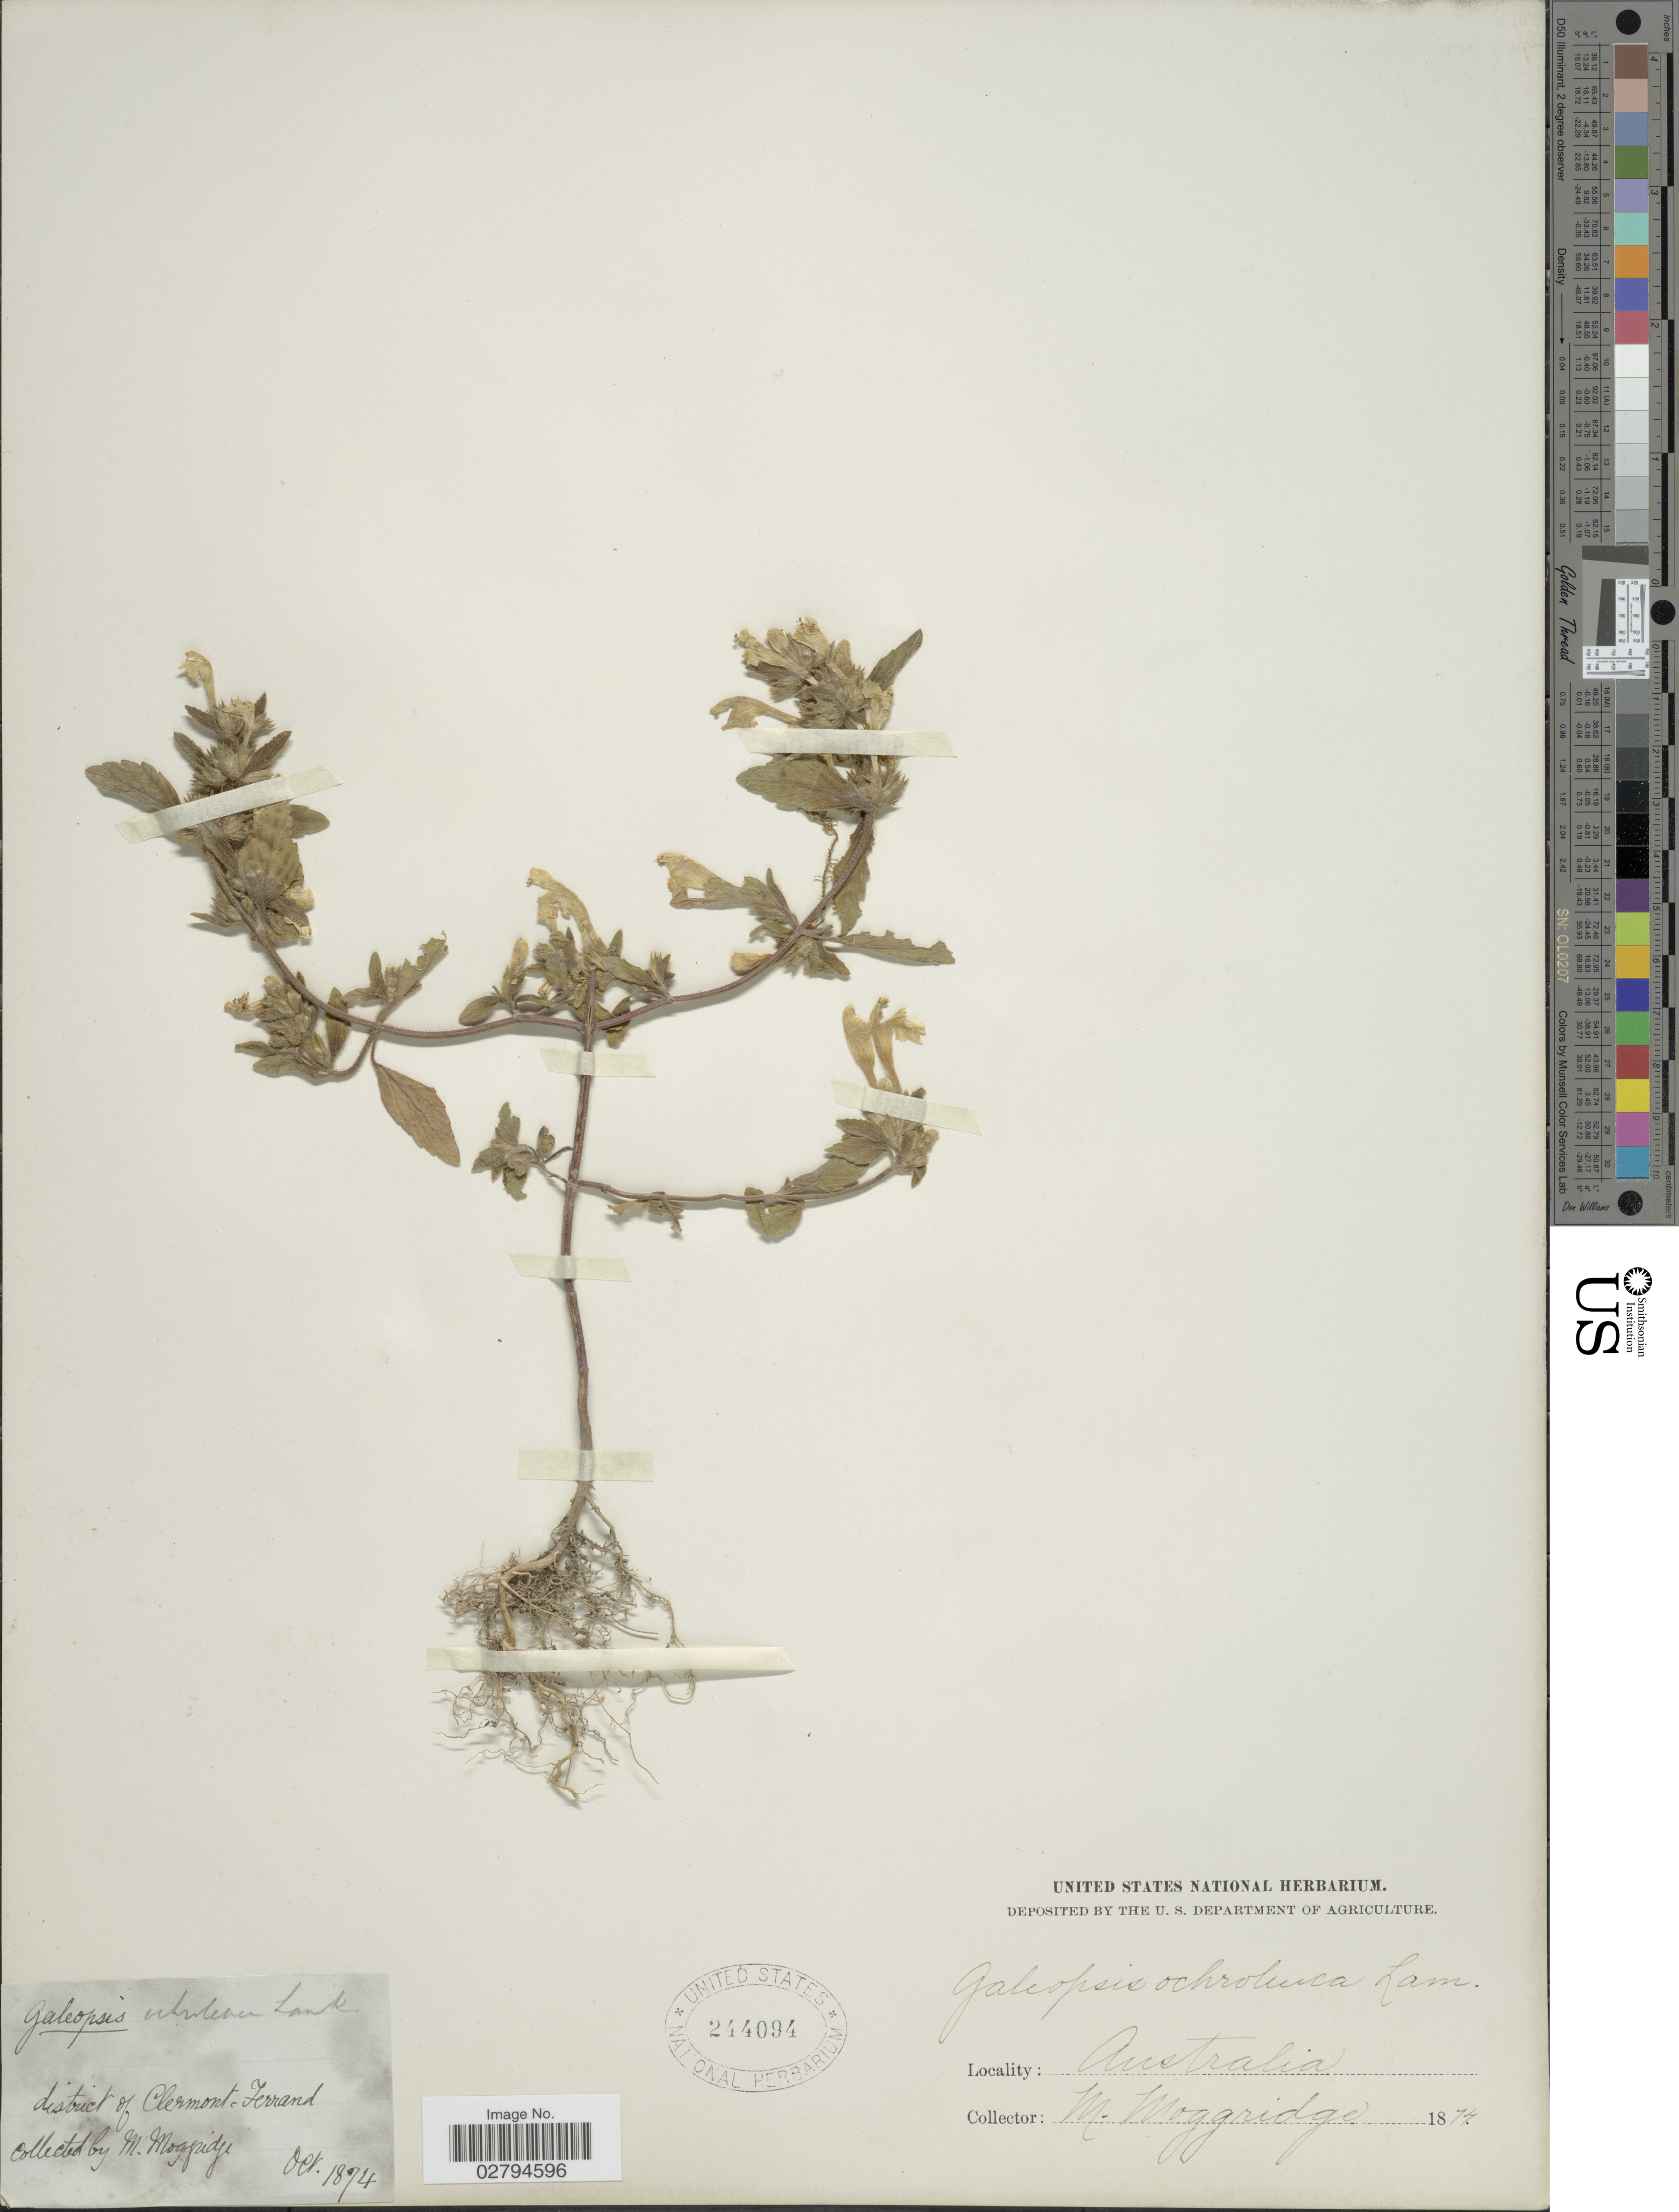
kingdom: Plantae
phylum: Tracheophyta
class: Magnoliopsida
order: Lamiales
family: Lamiaceae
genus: Galeopsis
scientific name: Galeopsis ochroleuca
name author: Lam.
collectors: M. Moggridge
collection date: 1874-10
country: Australia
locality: District of Clermont-Ferrand.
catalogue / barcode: US 244094